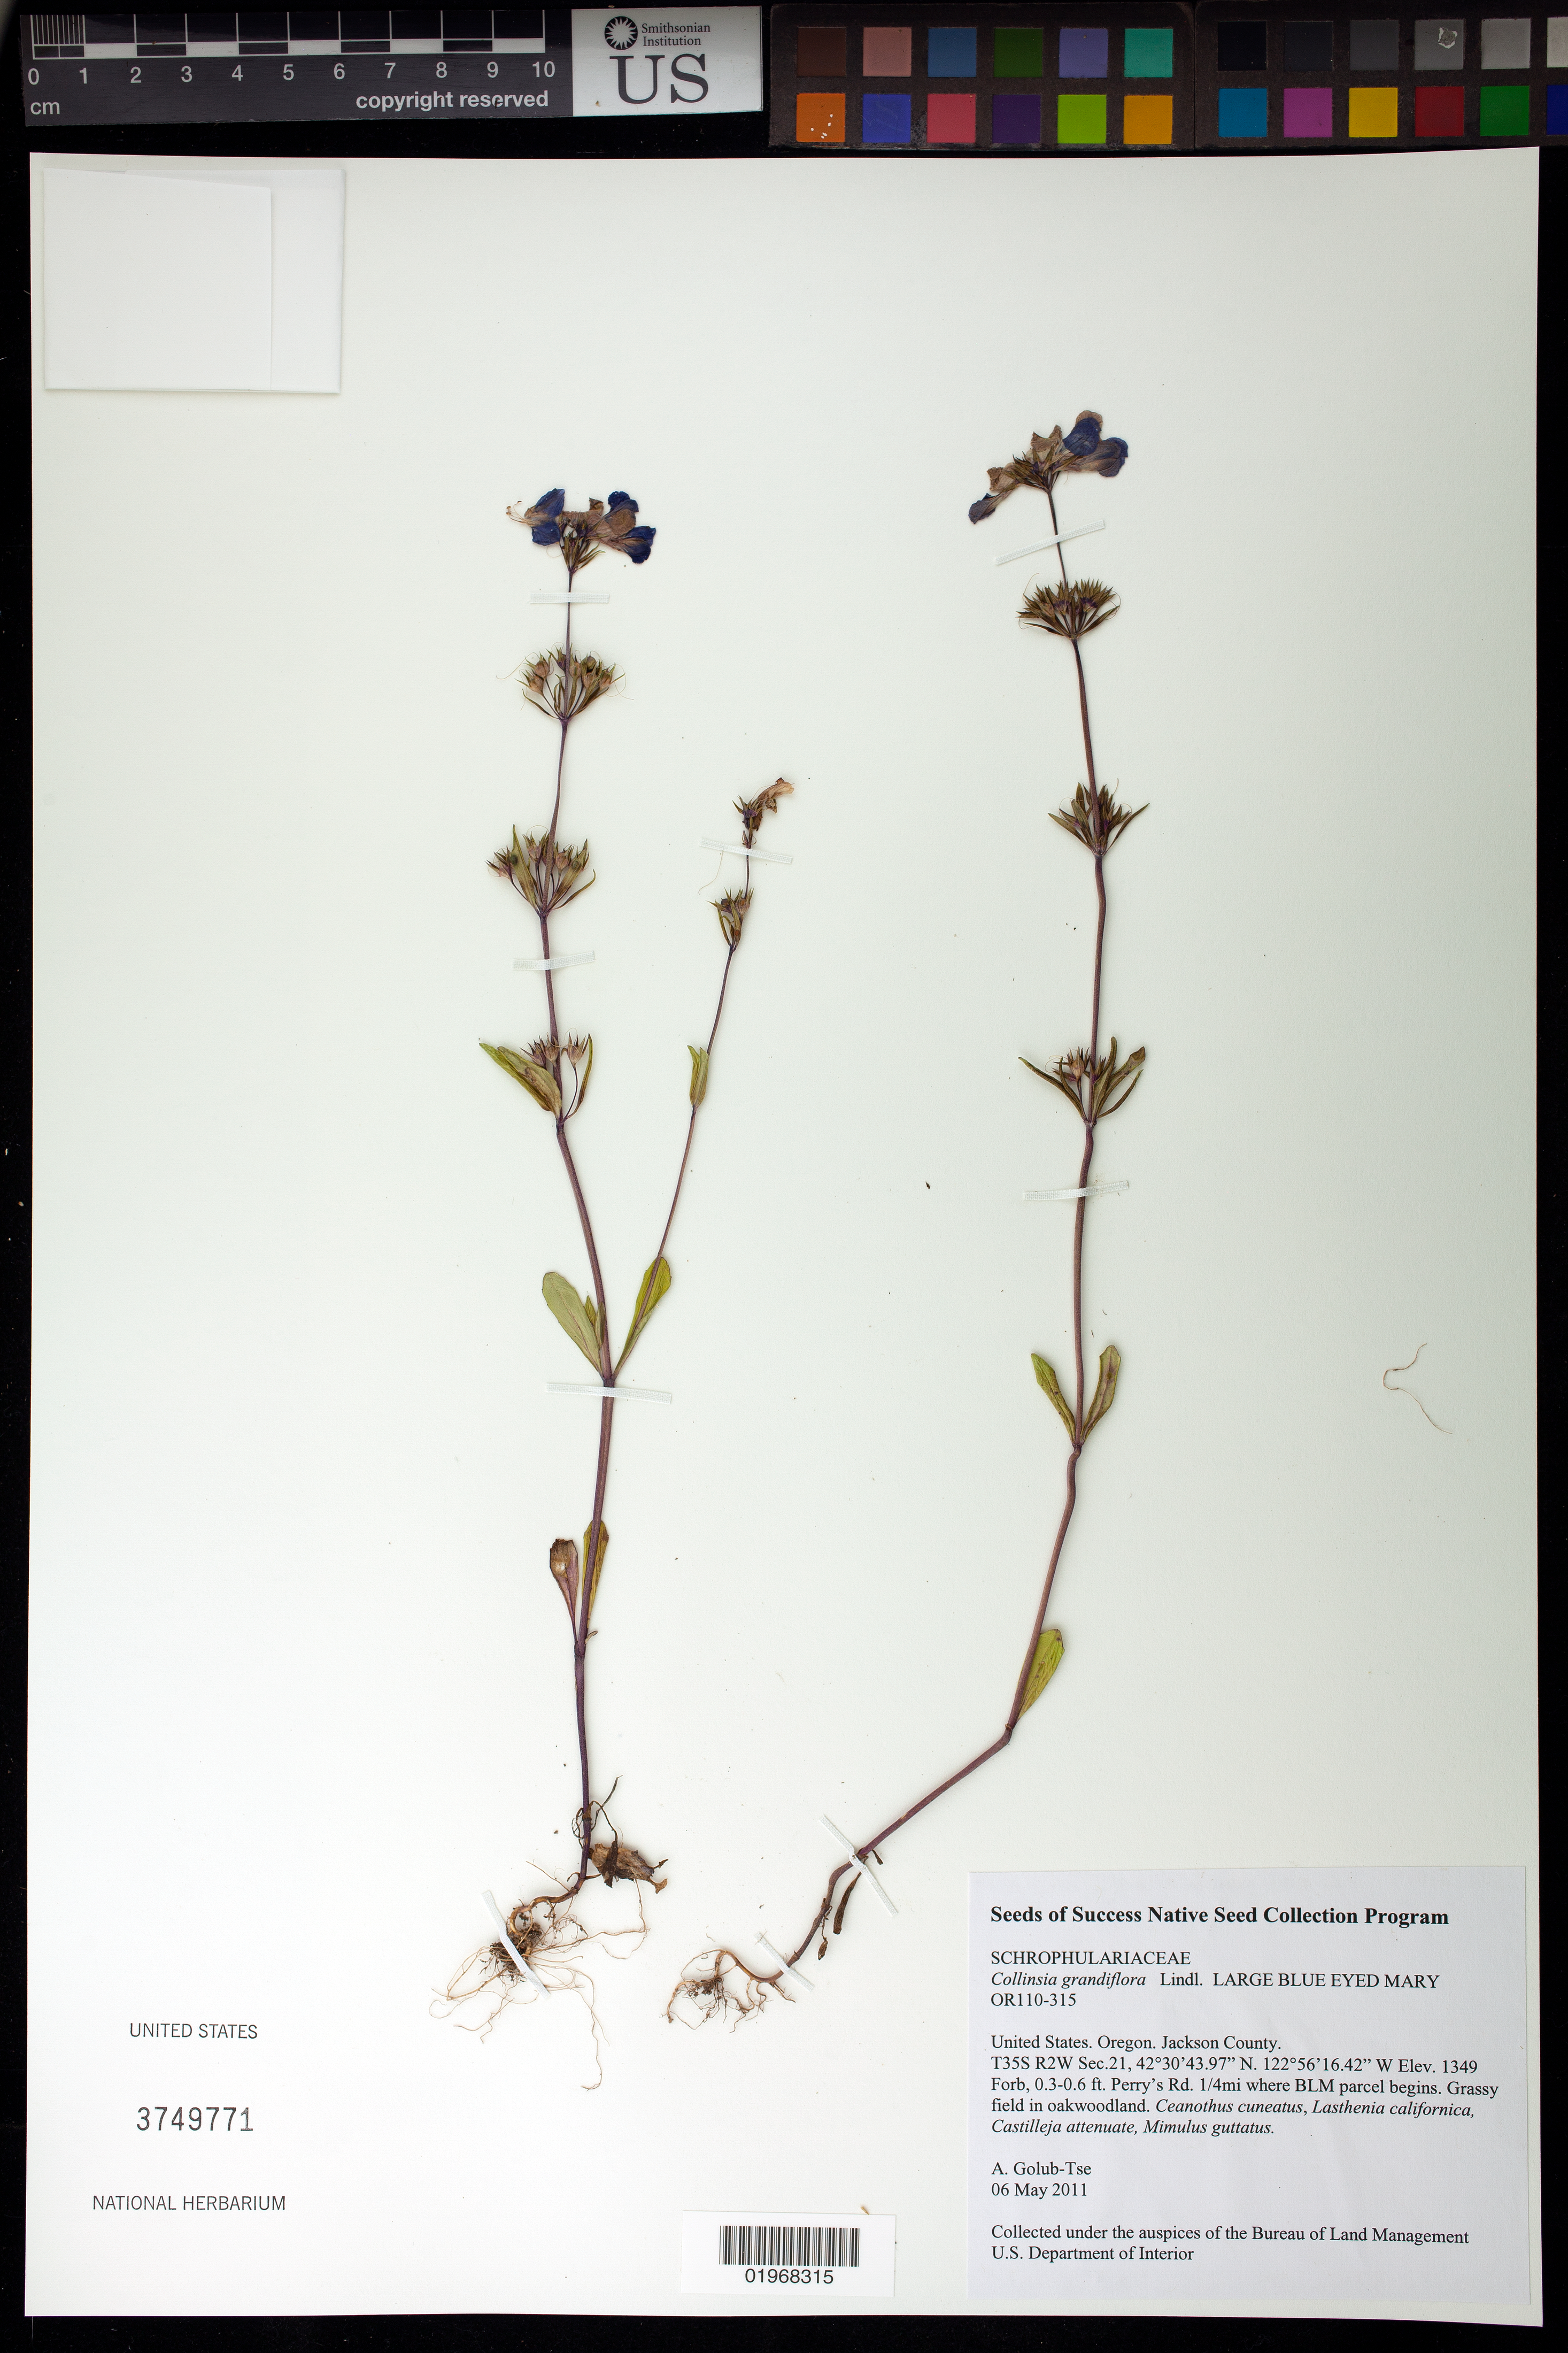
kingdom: Plantae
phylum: Tracheophyta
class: Magnoliopsida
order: Lamiales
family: Plantaginaceae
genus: Collinsia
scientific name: Collinsia grandiflora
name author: Lindl.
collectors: S. Golub-Tse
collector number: OR110-315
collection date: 2011-05-06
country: United States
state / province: Oregon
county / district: Jackson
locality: Perry's Rd. 1/4 mi. BLM parcel begins.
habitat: Grassy field in oakwoodland. With Ceanothus cuneatus, Lasthenia californica, Castilleja attenuate, Mimulus guttatus.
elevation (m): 411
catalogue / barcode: US 3749771